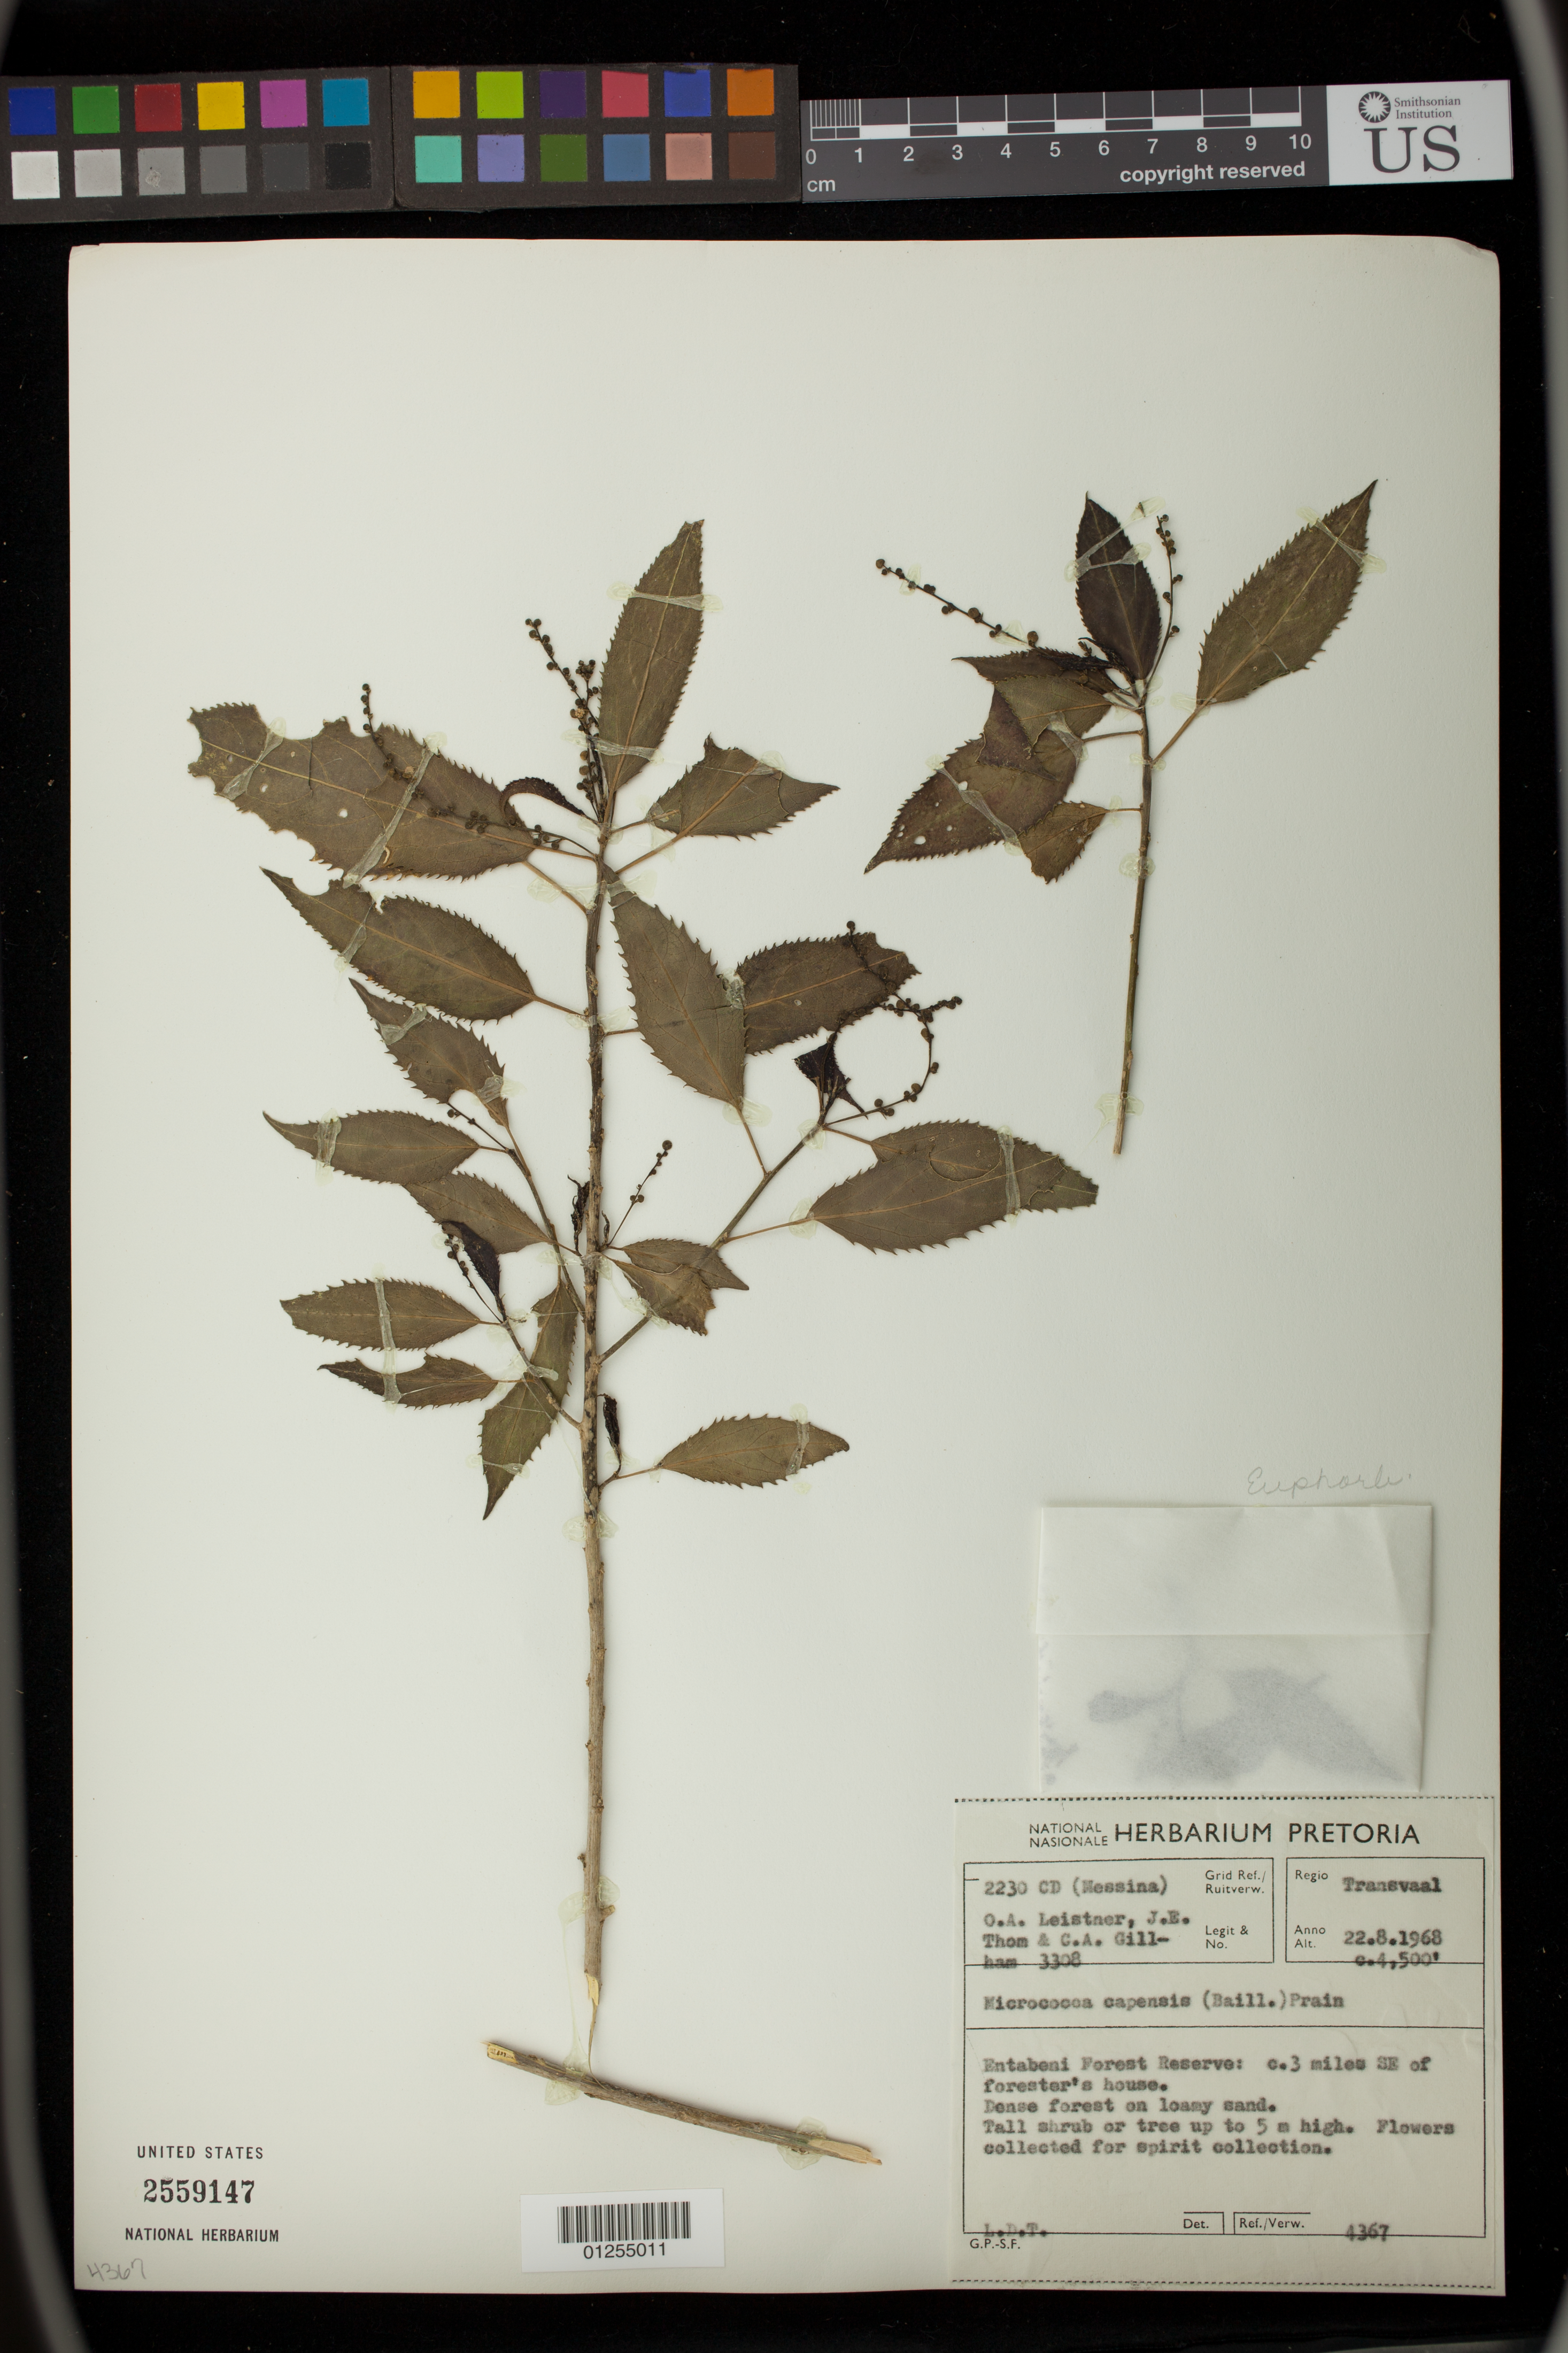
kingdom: Plantae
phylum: Tracheophyta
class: Magnoliopsida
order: Malpighiales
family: Euphorbiaceae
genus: Micrococca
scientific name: Micrococca capensis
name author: (Baill.) Prain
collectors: O. A. Leistner, J. Thom & C. Gillham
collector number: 3308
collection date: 1968-08-22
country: South Africa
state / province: Limpopo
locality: Regio Transvaal, Entabeni Forest Reserve, c. 3 miles SE of forester's house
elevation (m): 1372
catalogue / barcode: US 2559147